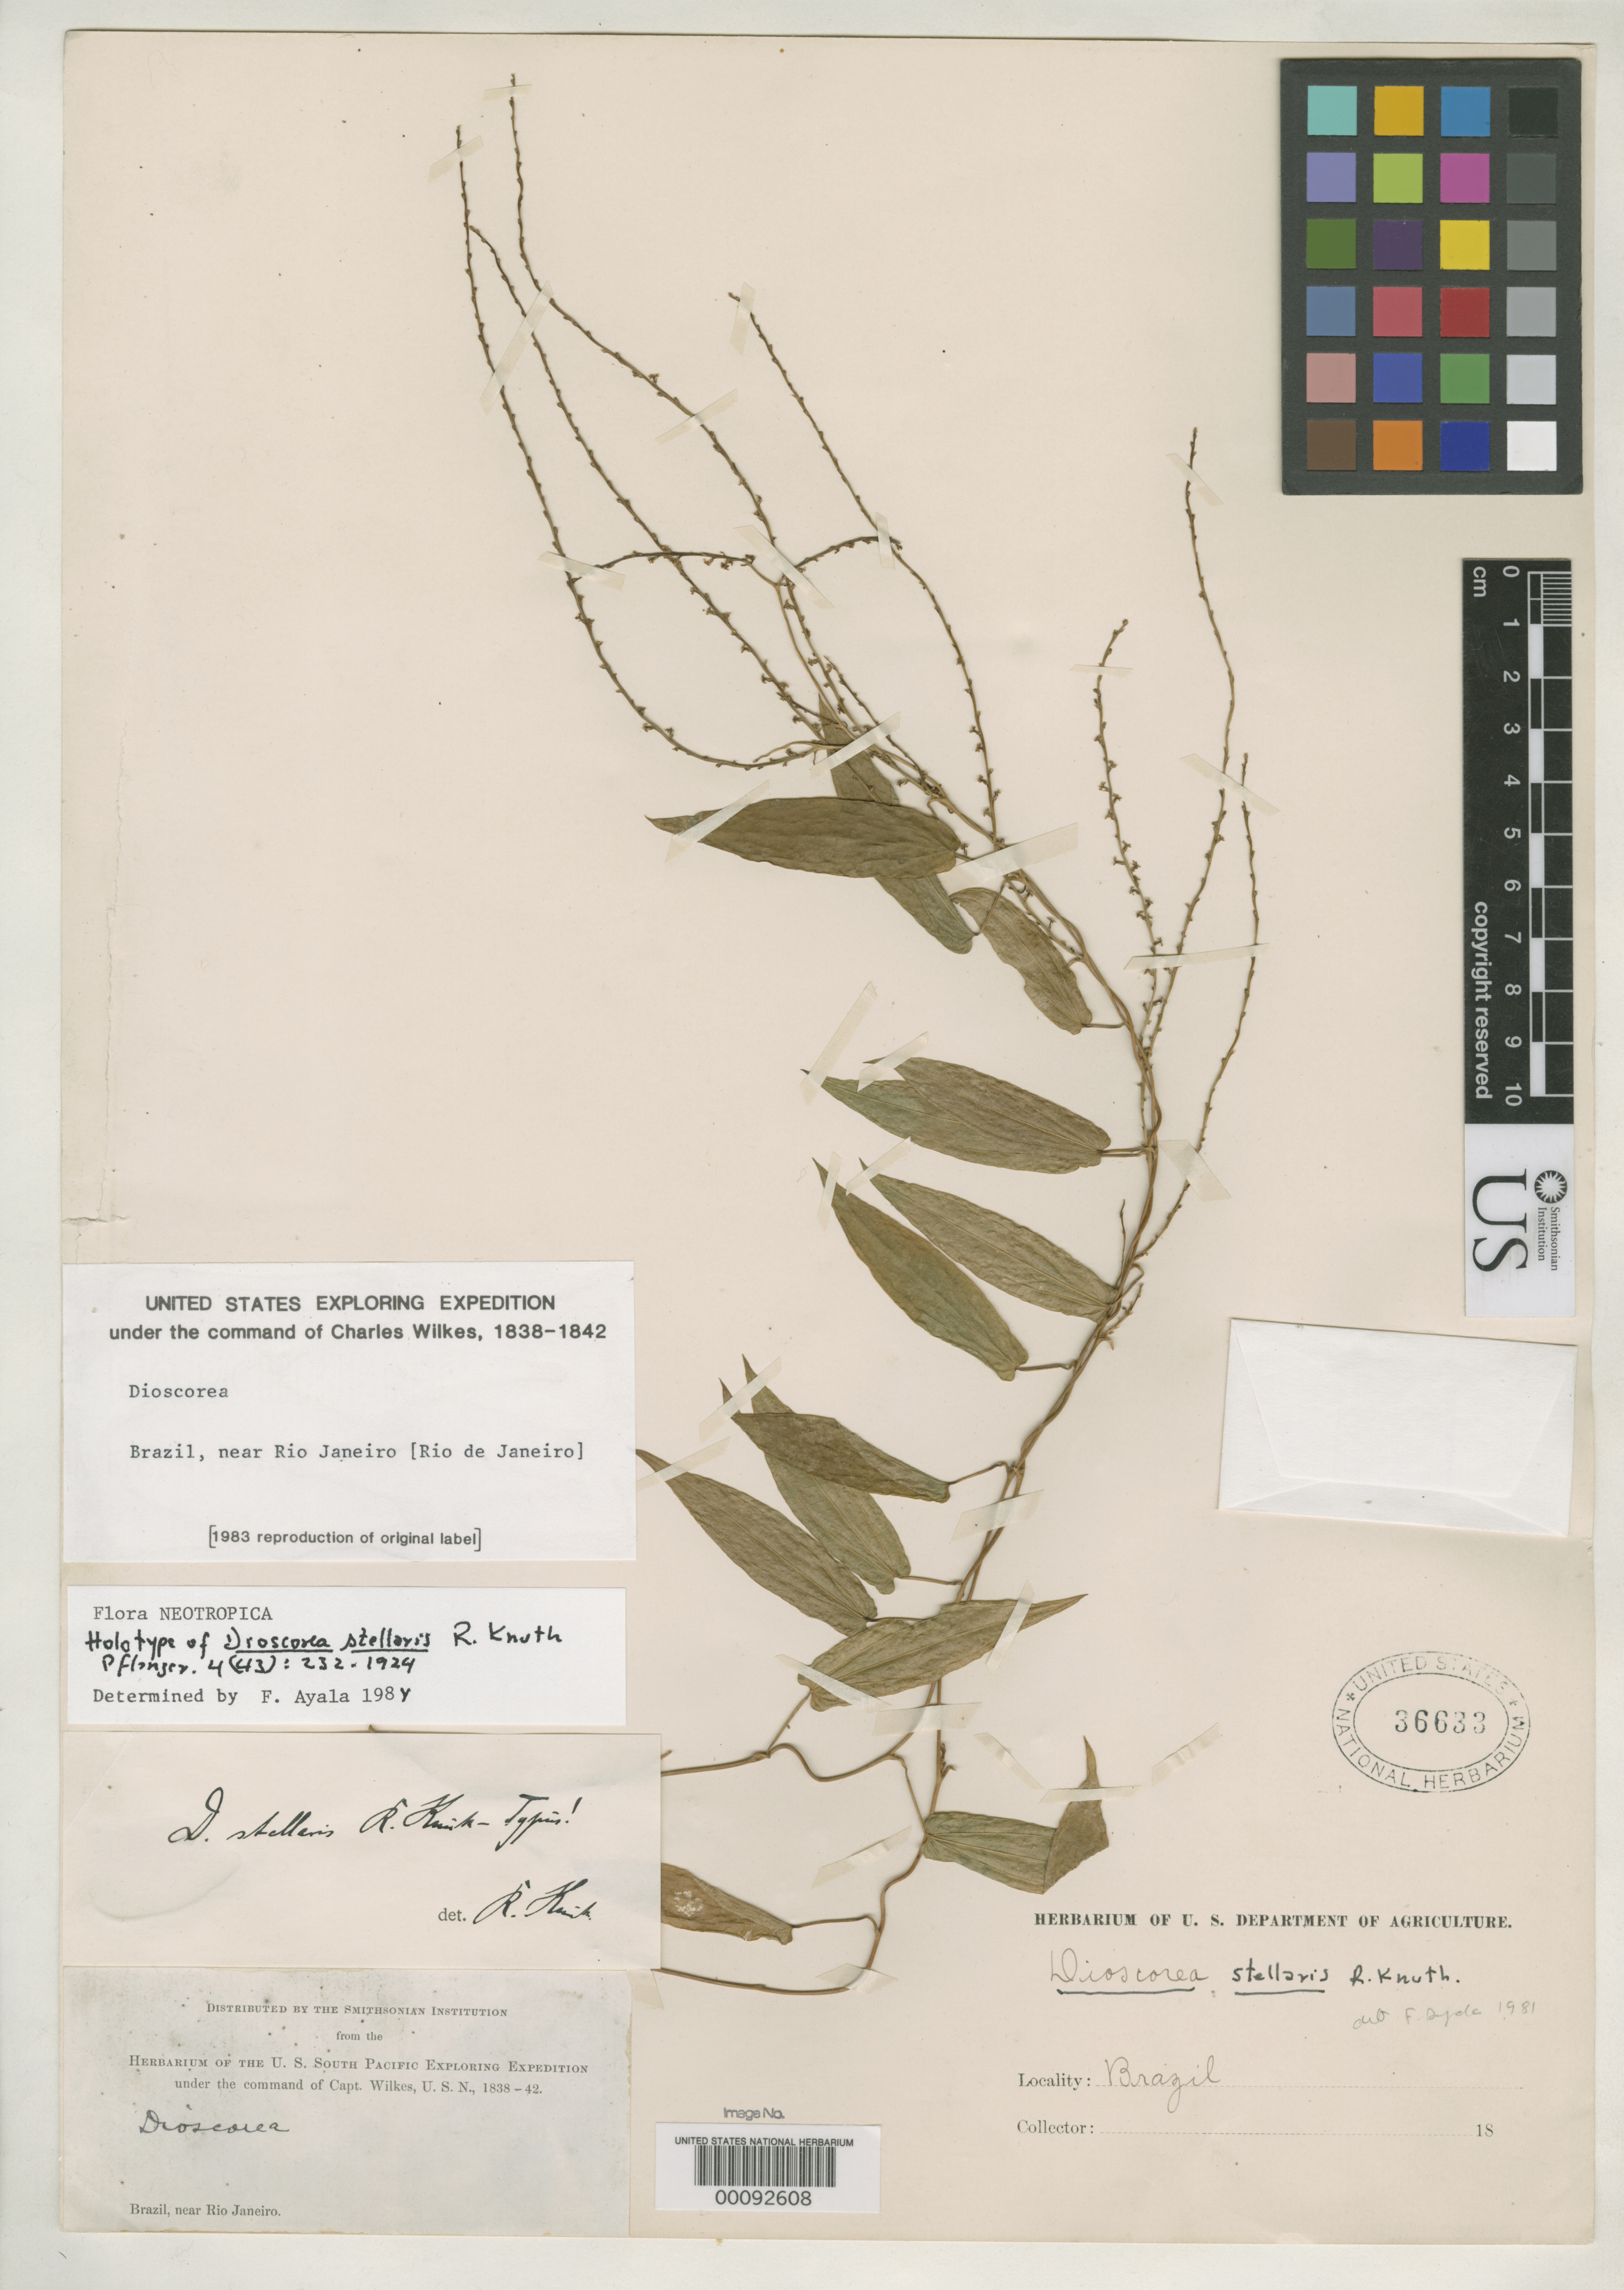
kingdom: Plantae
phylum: Tracheophyta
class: Liliopsida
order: Dioscoreales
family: Dioscoreaceae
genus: Dioscorea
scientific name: Dioscorea stellaris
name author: R. Knuth in Engl.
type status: Holotype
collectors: Wilkes Explor. Exped.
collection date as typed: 1838 to -- --- 1842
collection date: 1838/1842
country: Brazil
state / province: Rio de Janeiro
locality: Near Rio de Janeiro.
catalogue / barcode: US 36633